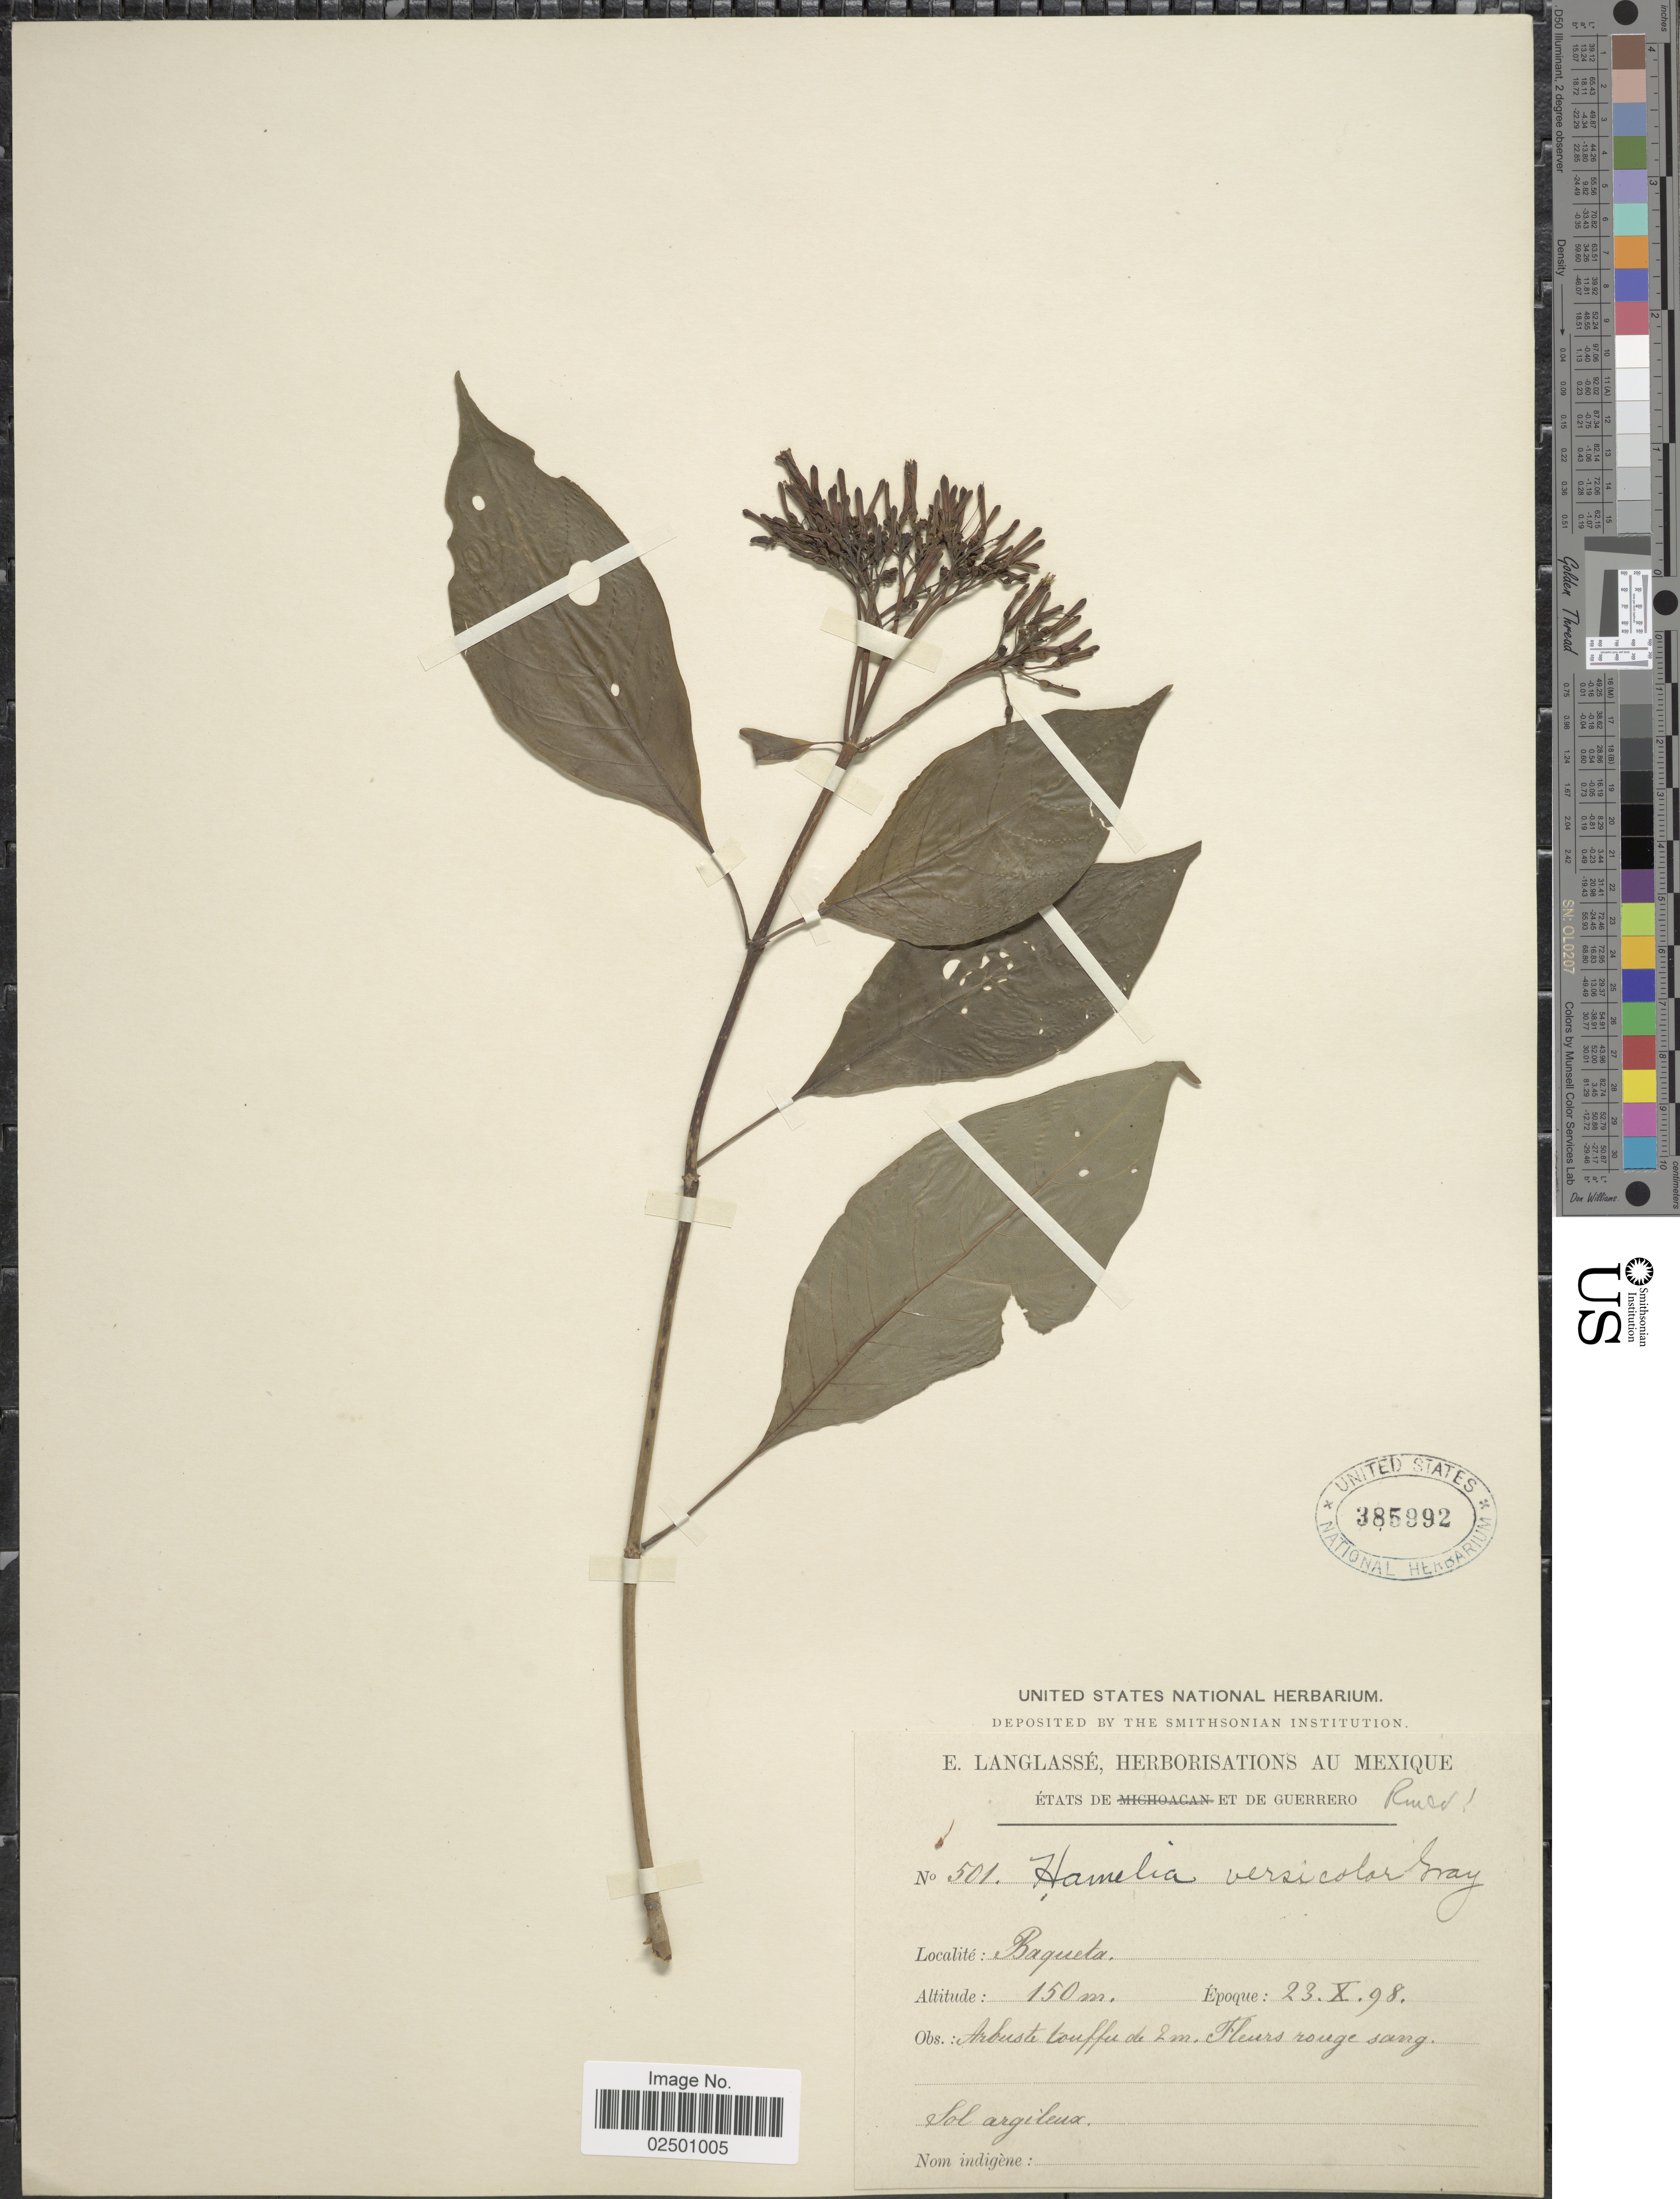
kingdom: Plantae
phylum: Tracheophyta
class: Magnoliopsida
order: Gentianales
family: Rubiaceae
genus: Hamelia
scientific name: Hamelia versicolor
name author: A. Gray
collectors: E. Langlassé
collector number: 501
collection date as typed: Transcribed d/m/y: 23/10/98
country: Mexico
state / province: Guerrero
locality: Etats de Guerrero. Baqueta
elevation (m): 150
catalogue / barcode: US 385992